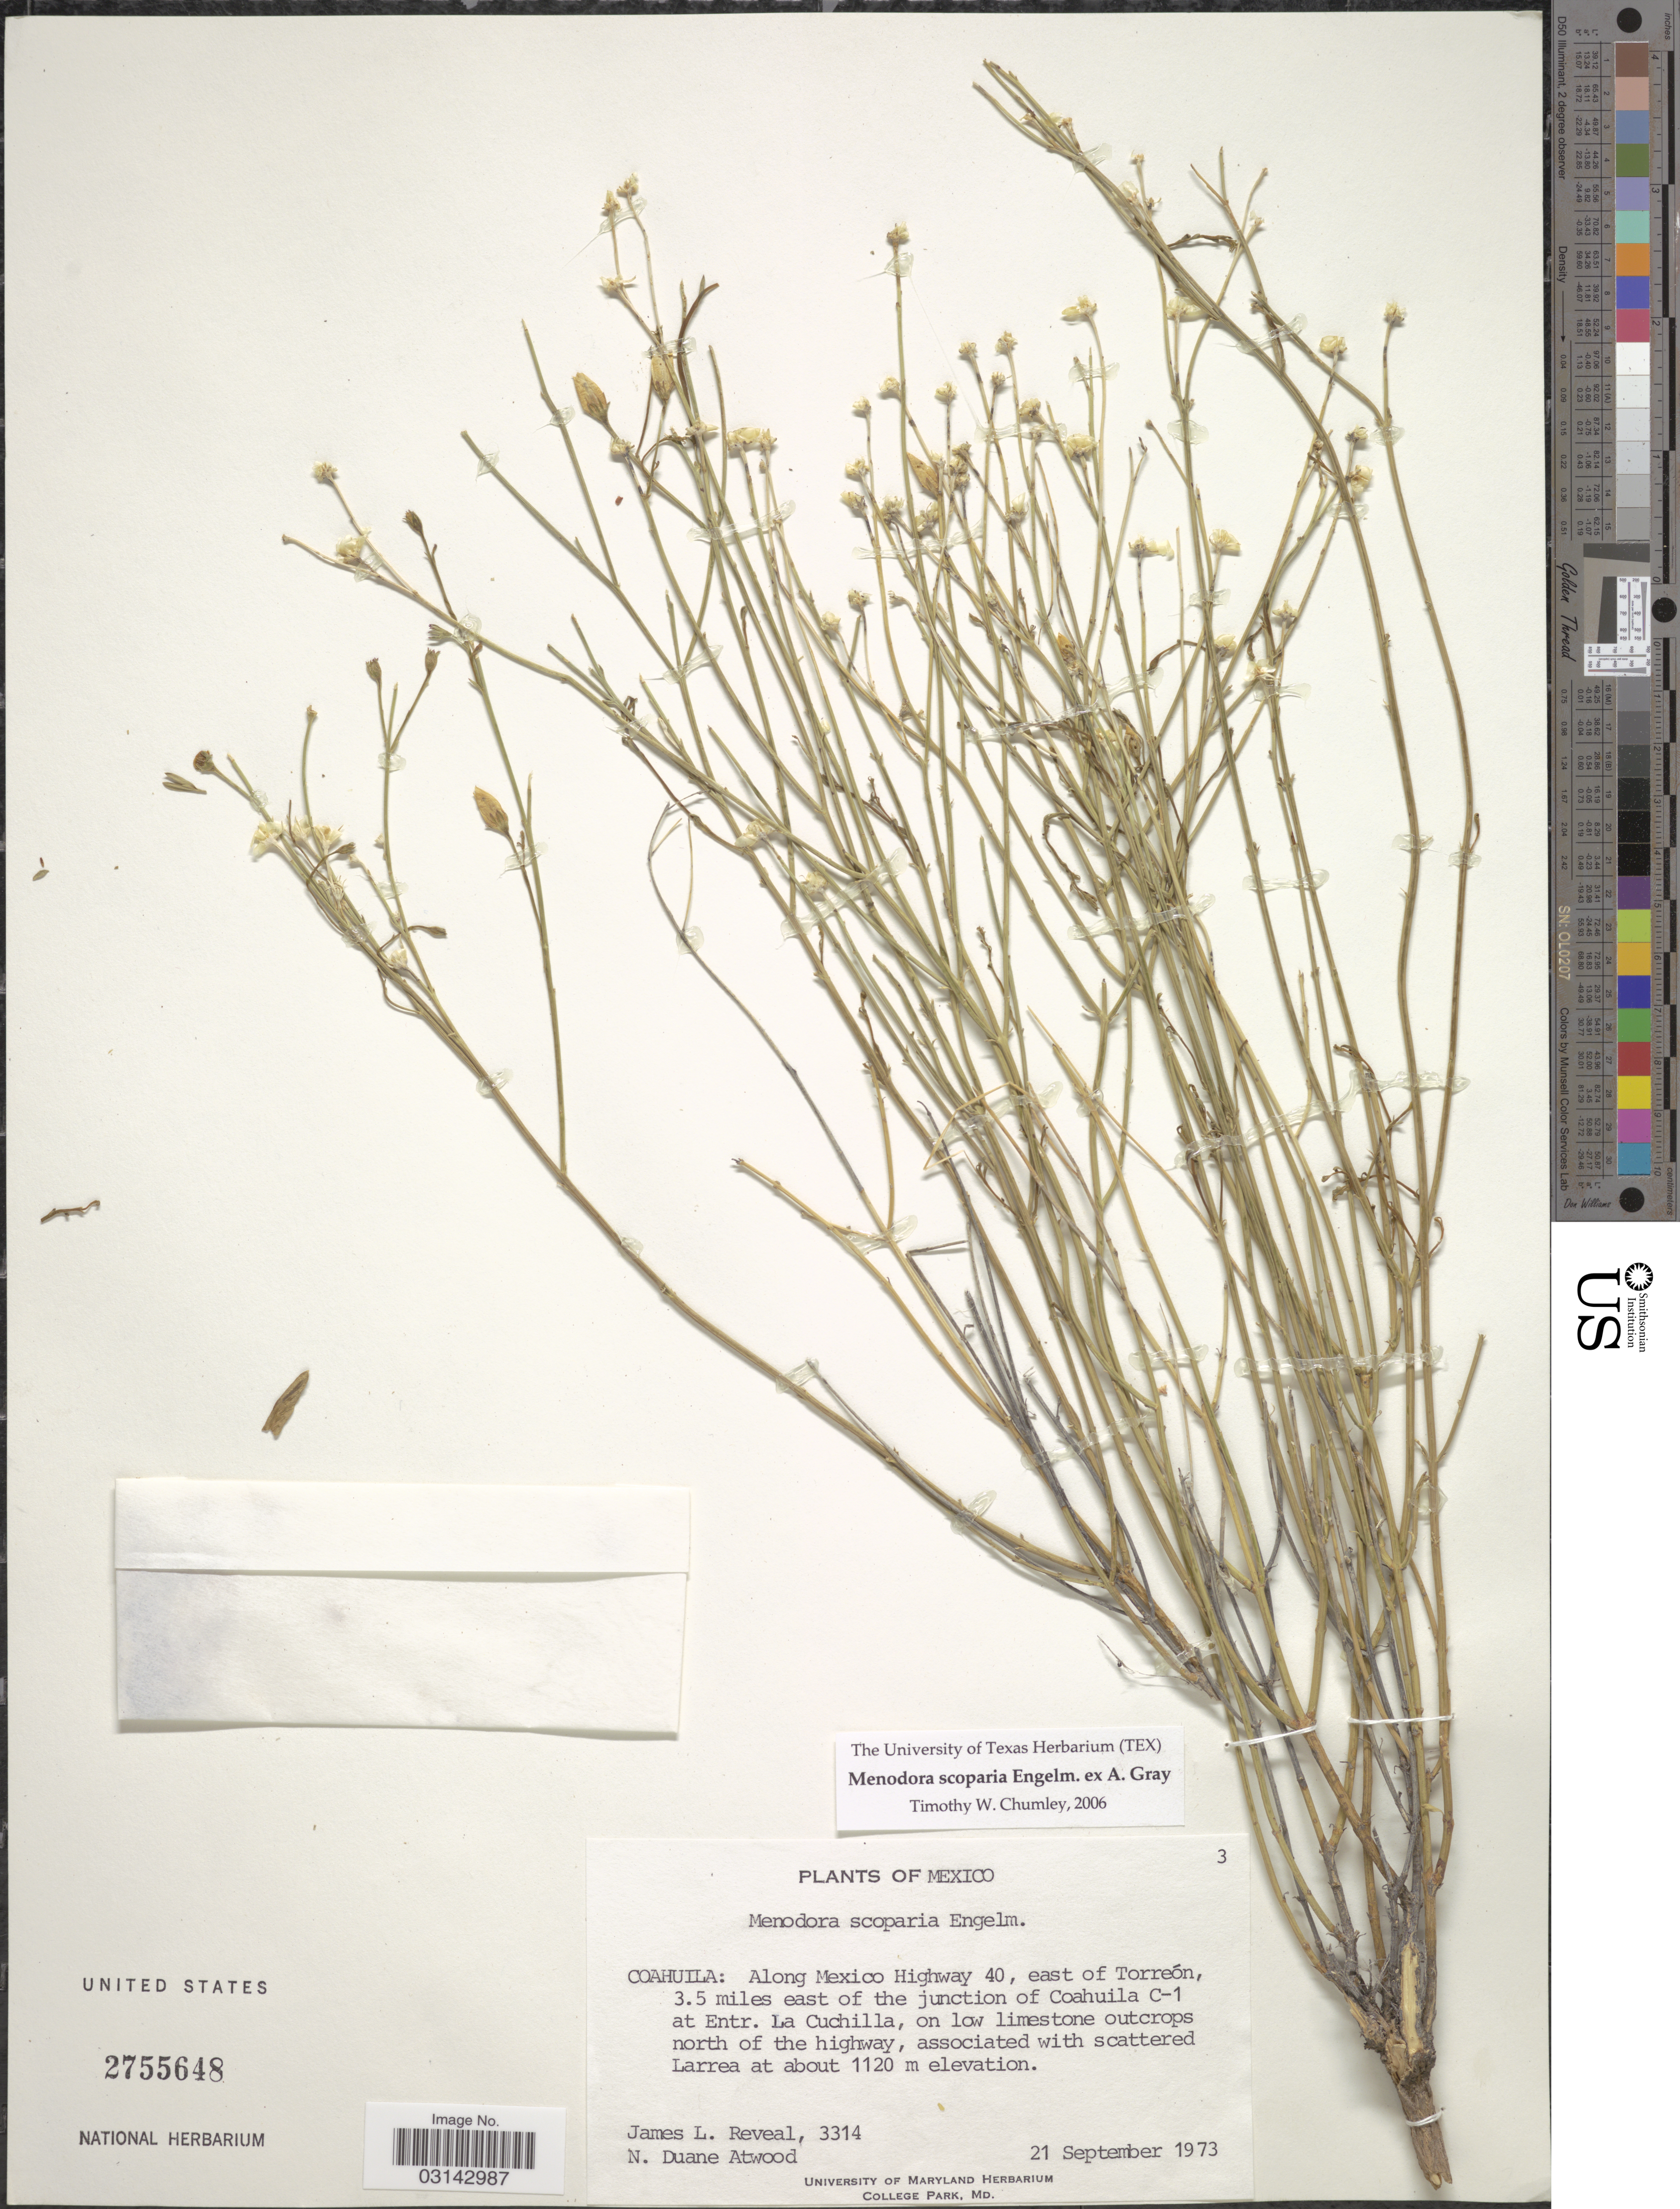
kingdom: Plantae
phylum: Tracheophyta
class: Magnoliopsida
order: Lamiales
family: Oleaceae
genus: Menodora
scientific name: Menodora scoparia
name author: Engelm. ex A. Gray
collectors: J. L. Reveal & N. Atwood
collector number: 3314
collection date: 1973-09-21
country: Mexico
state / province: Coahuila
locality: Along Mexico Highway 40, east of Torreón, 3.5 miles east of the junction of Coahuila C-1 at Entr. La Cuchilla, on low limestone outcrops north of the highway.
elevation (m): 1120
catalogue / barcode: US 2755648